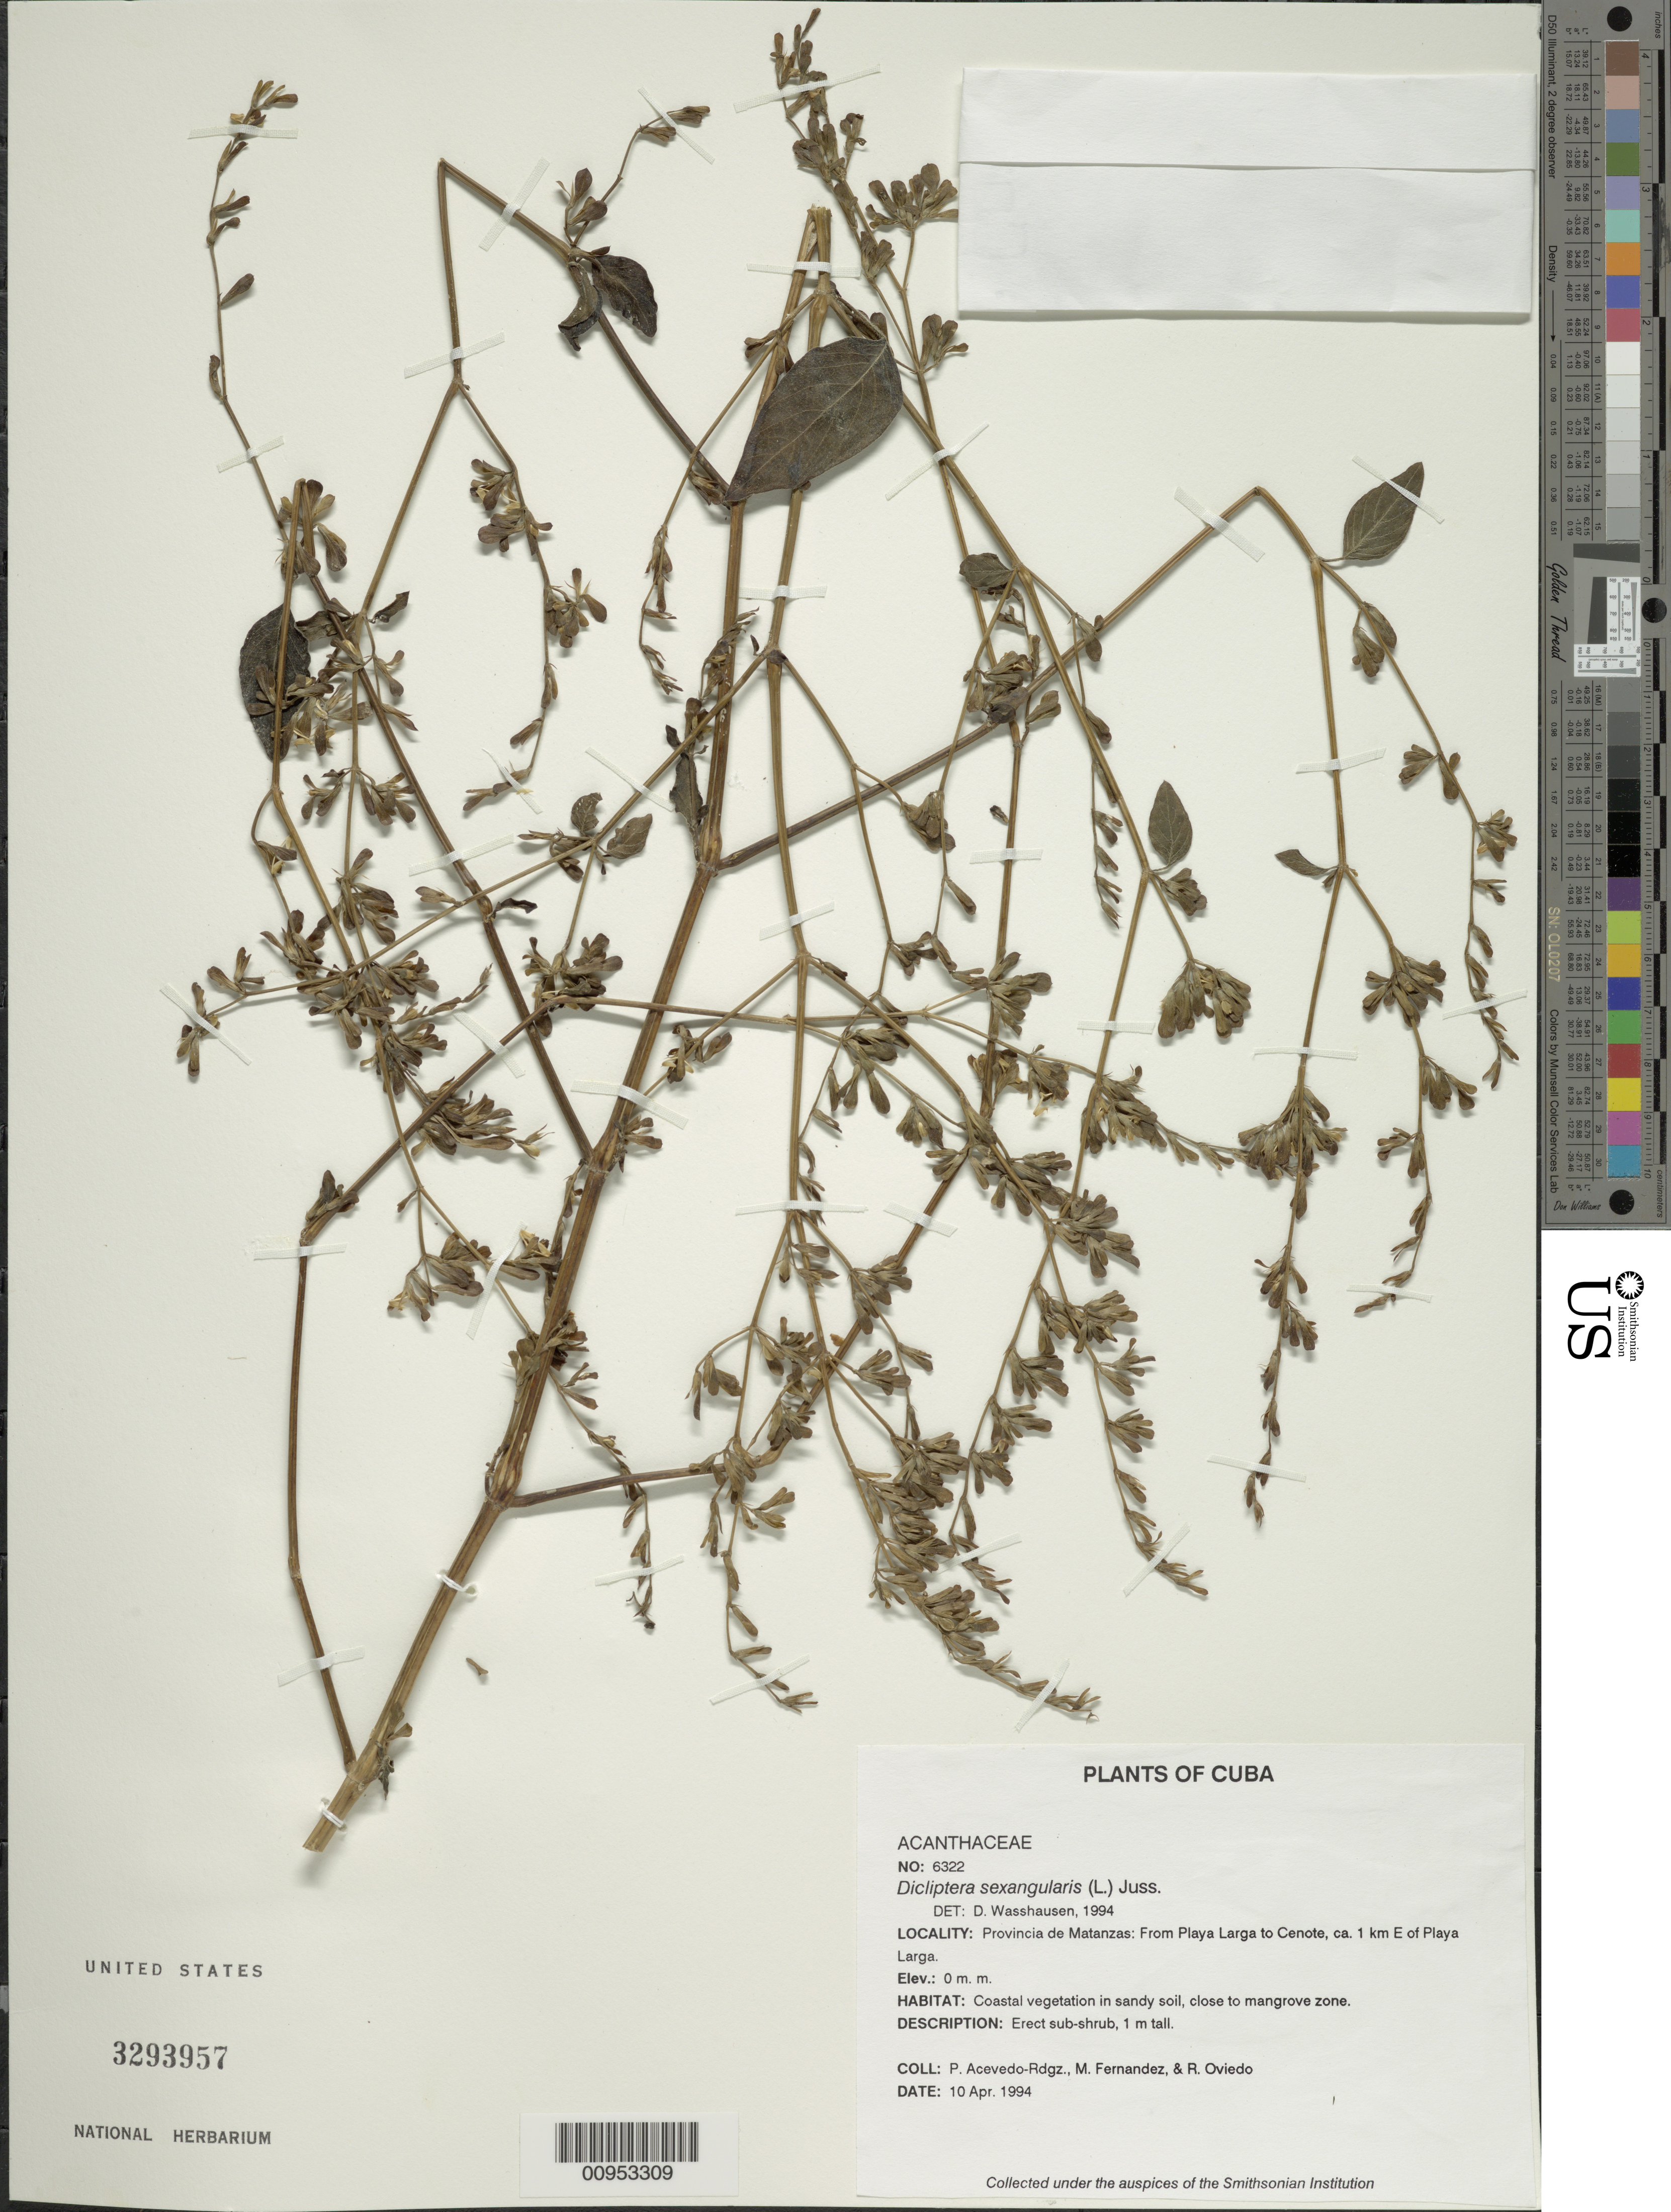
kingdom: Plantae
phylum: Tracheophyta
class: Magnoliopsida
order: Lamiales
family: Acanthaceae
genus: Dicliptera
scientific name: Dicliptera sexangularis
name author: (L.) Juss.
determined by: Wasshausen, Dieter C., (BOT), Smithsonian Institution - National Museum of Natural History (UNITED STATES)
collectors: P. Acevedo-Rodr., M. Fernández & R. Oviedo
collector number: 6322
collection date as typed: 10 Apr 1994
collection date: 1994-04-10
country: Cuba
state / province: Matanzas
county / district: Municipio de Ciénaga de Zapata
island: Cuba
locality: From Playa Larga to Cenote, ca 1 km E of Playa Larga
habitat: Coastal vegetation in sandy soil, close to mangrove zone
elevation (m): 0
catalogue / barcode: US 3293957